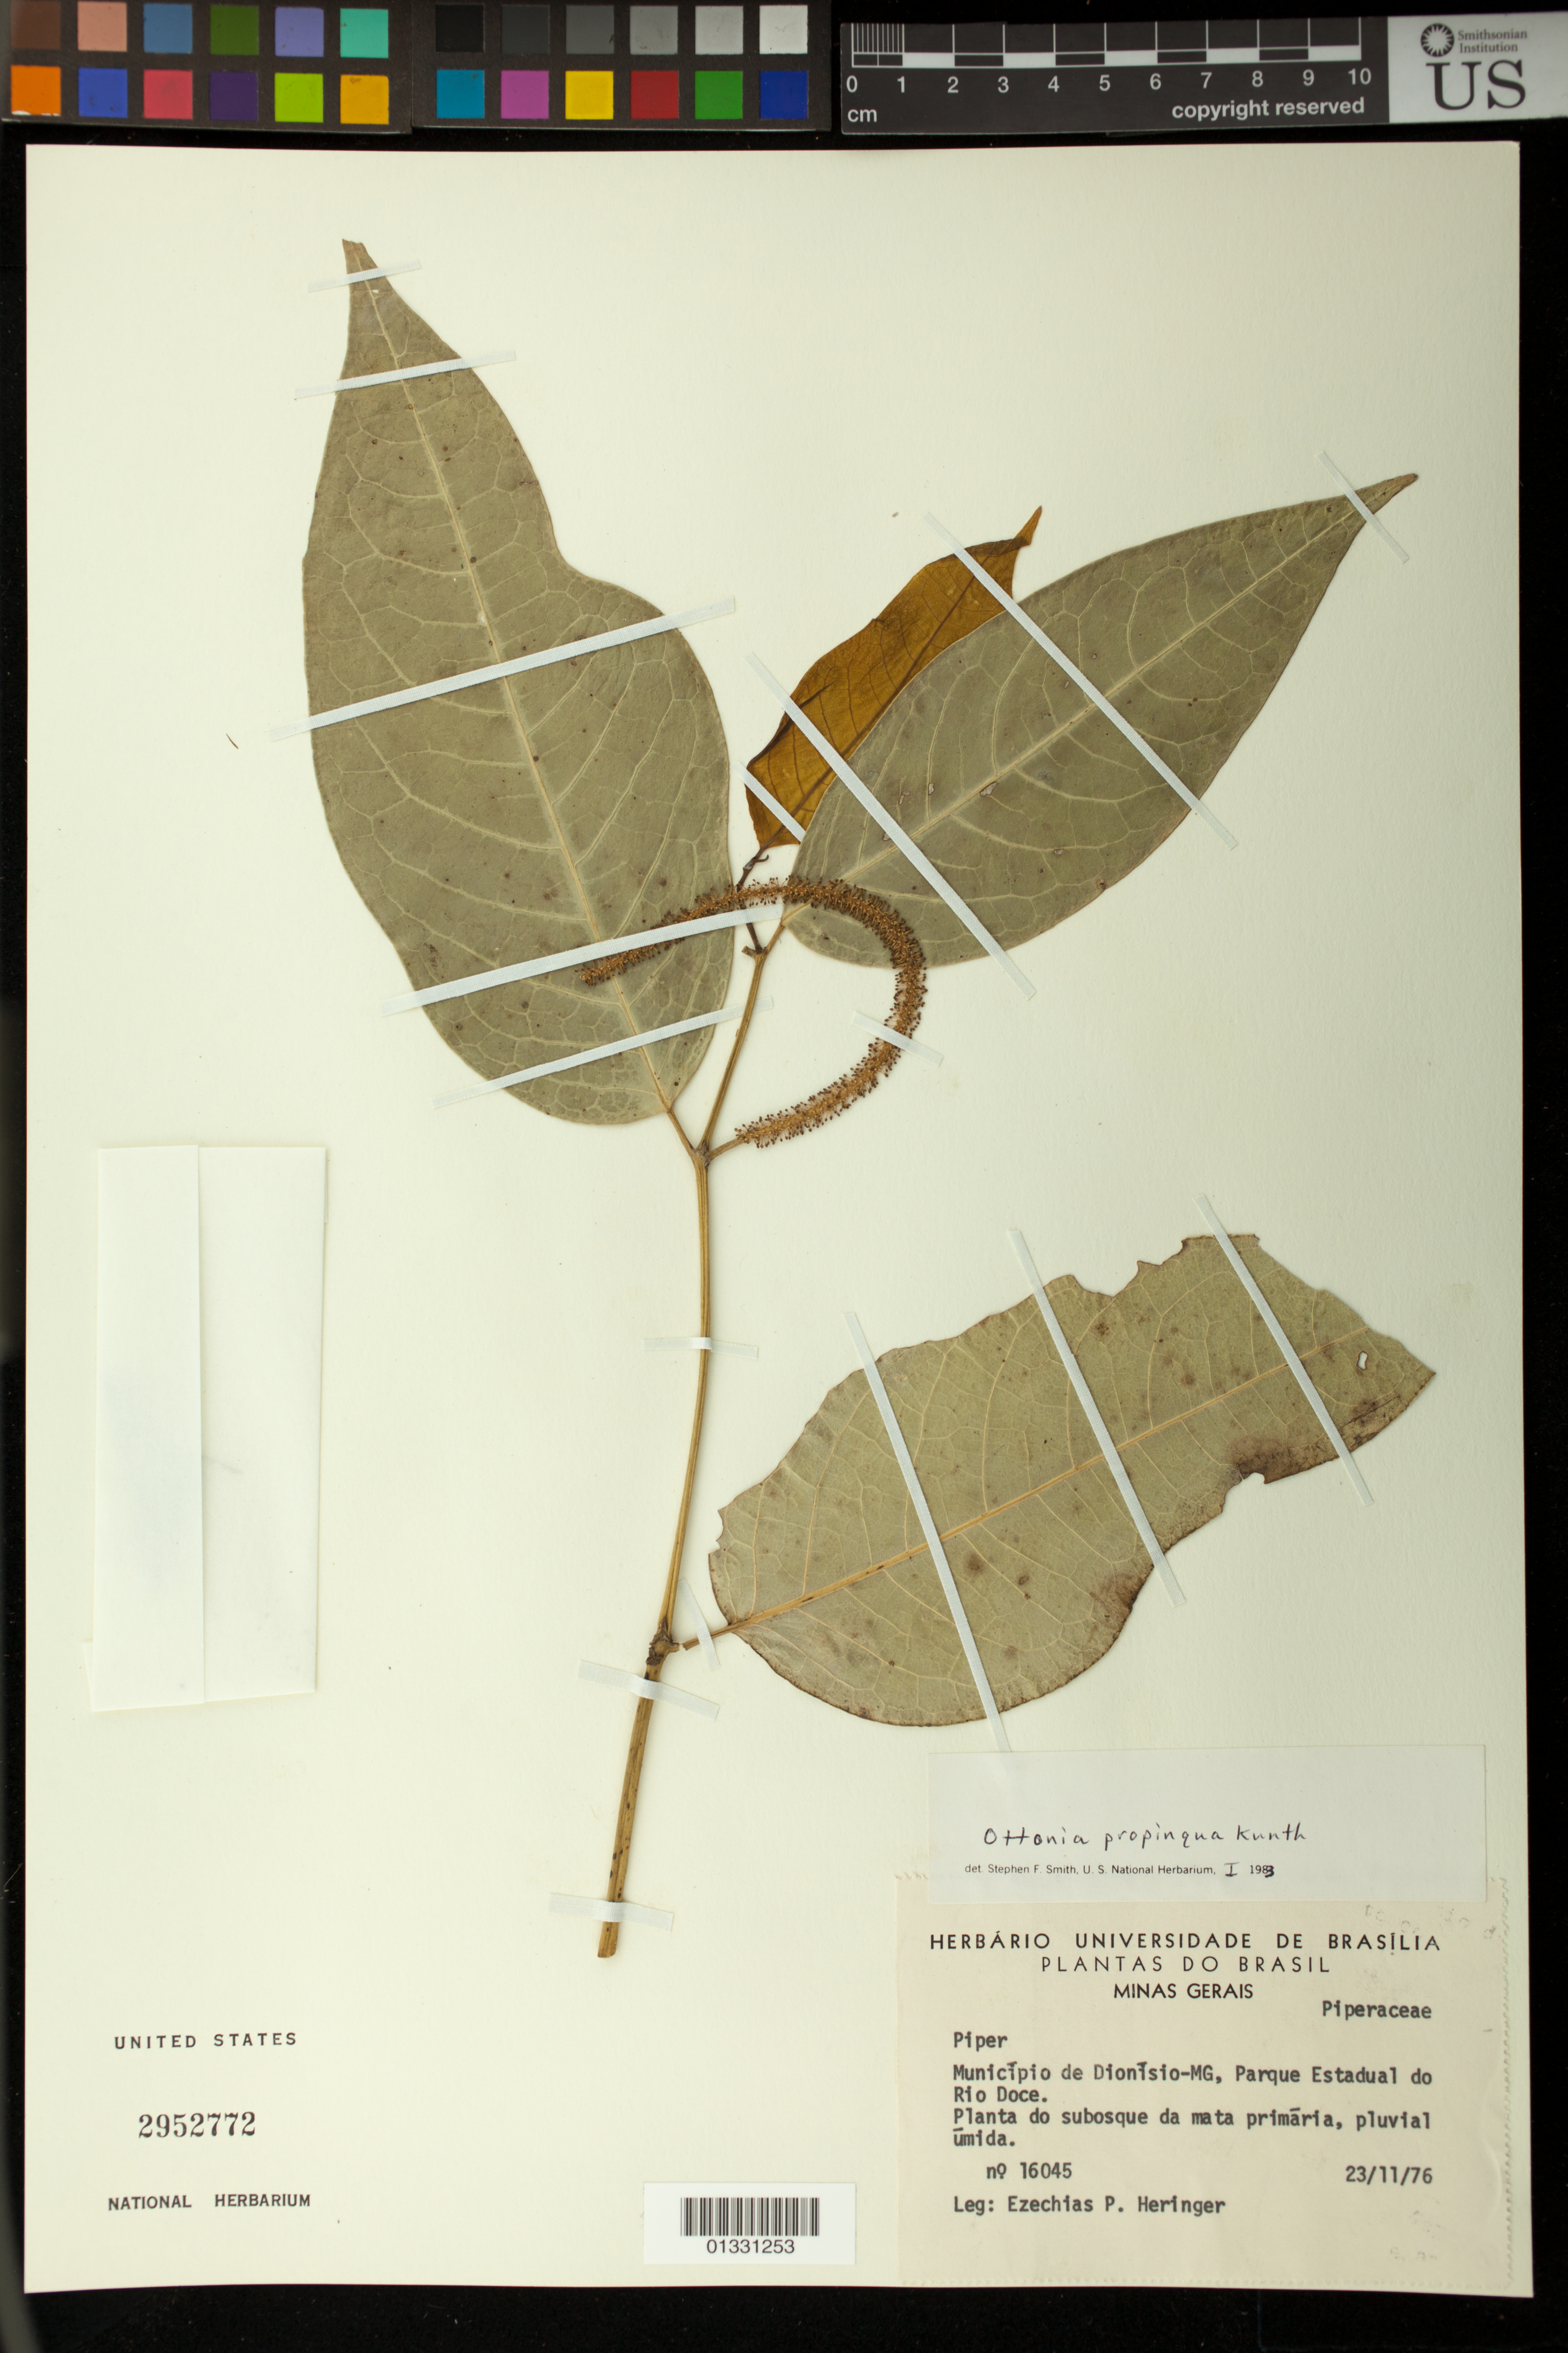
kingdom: Plantae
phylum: Tracheophyta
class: Magnoliopsida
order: Piperales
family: Piperaceae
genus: Piper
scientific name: Piper propinquum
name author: C. DC.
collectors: E. P. Heringer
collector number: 16045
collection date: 1976-11-23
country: Brazil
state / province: Minas Gerais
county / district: Dionísio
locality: Parque Estadual do Rio Doce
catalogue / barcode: US 2952772